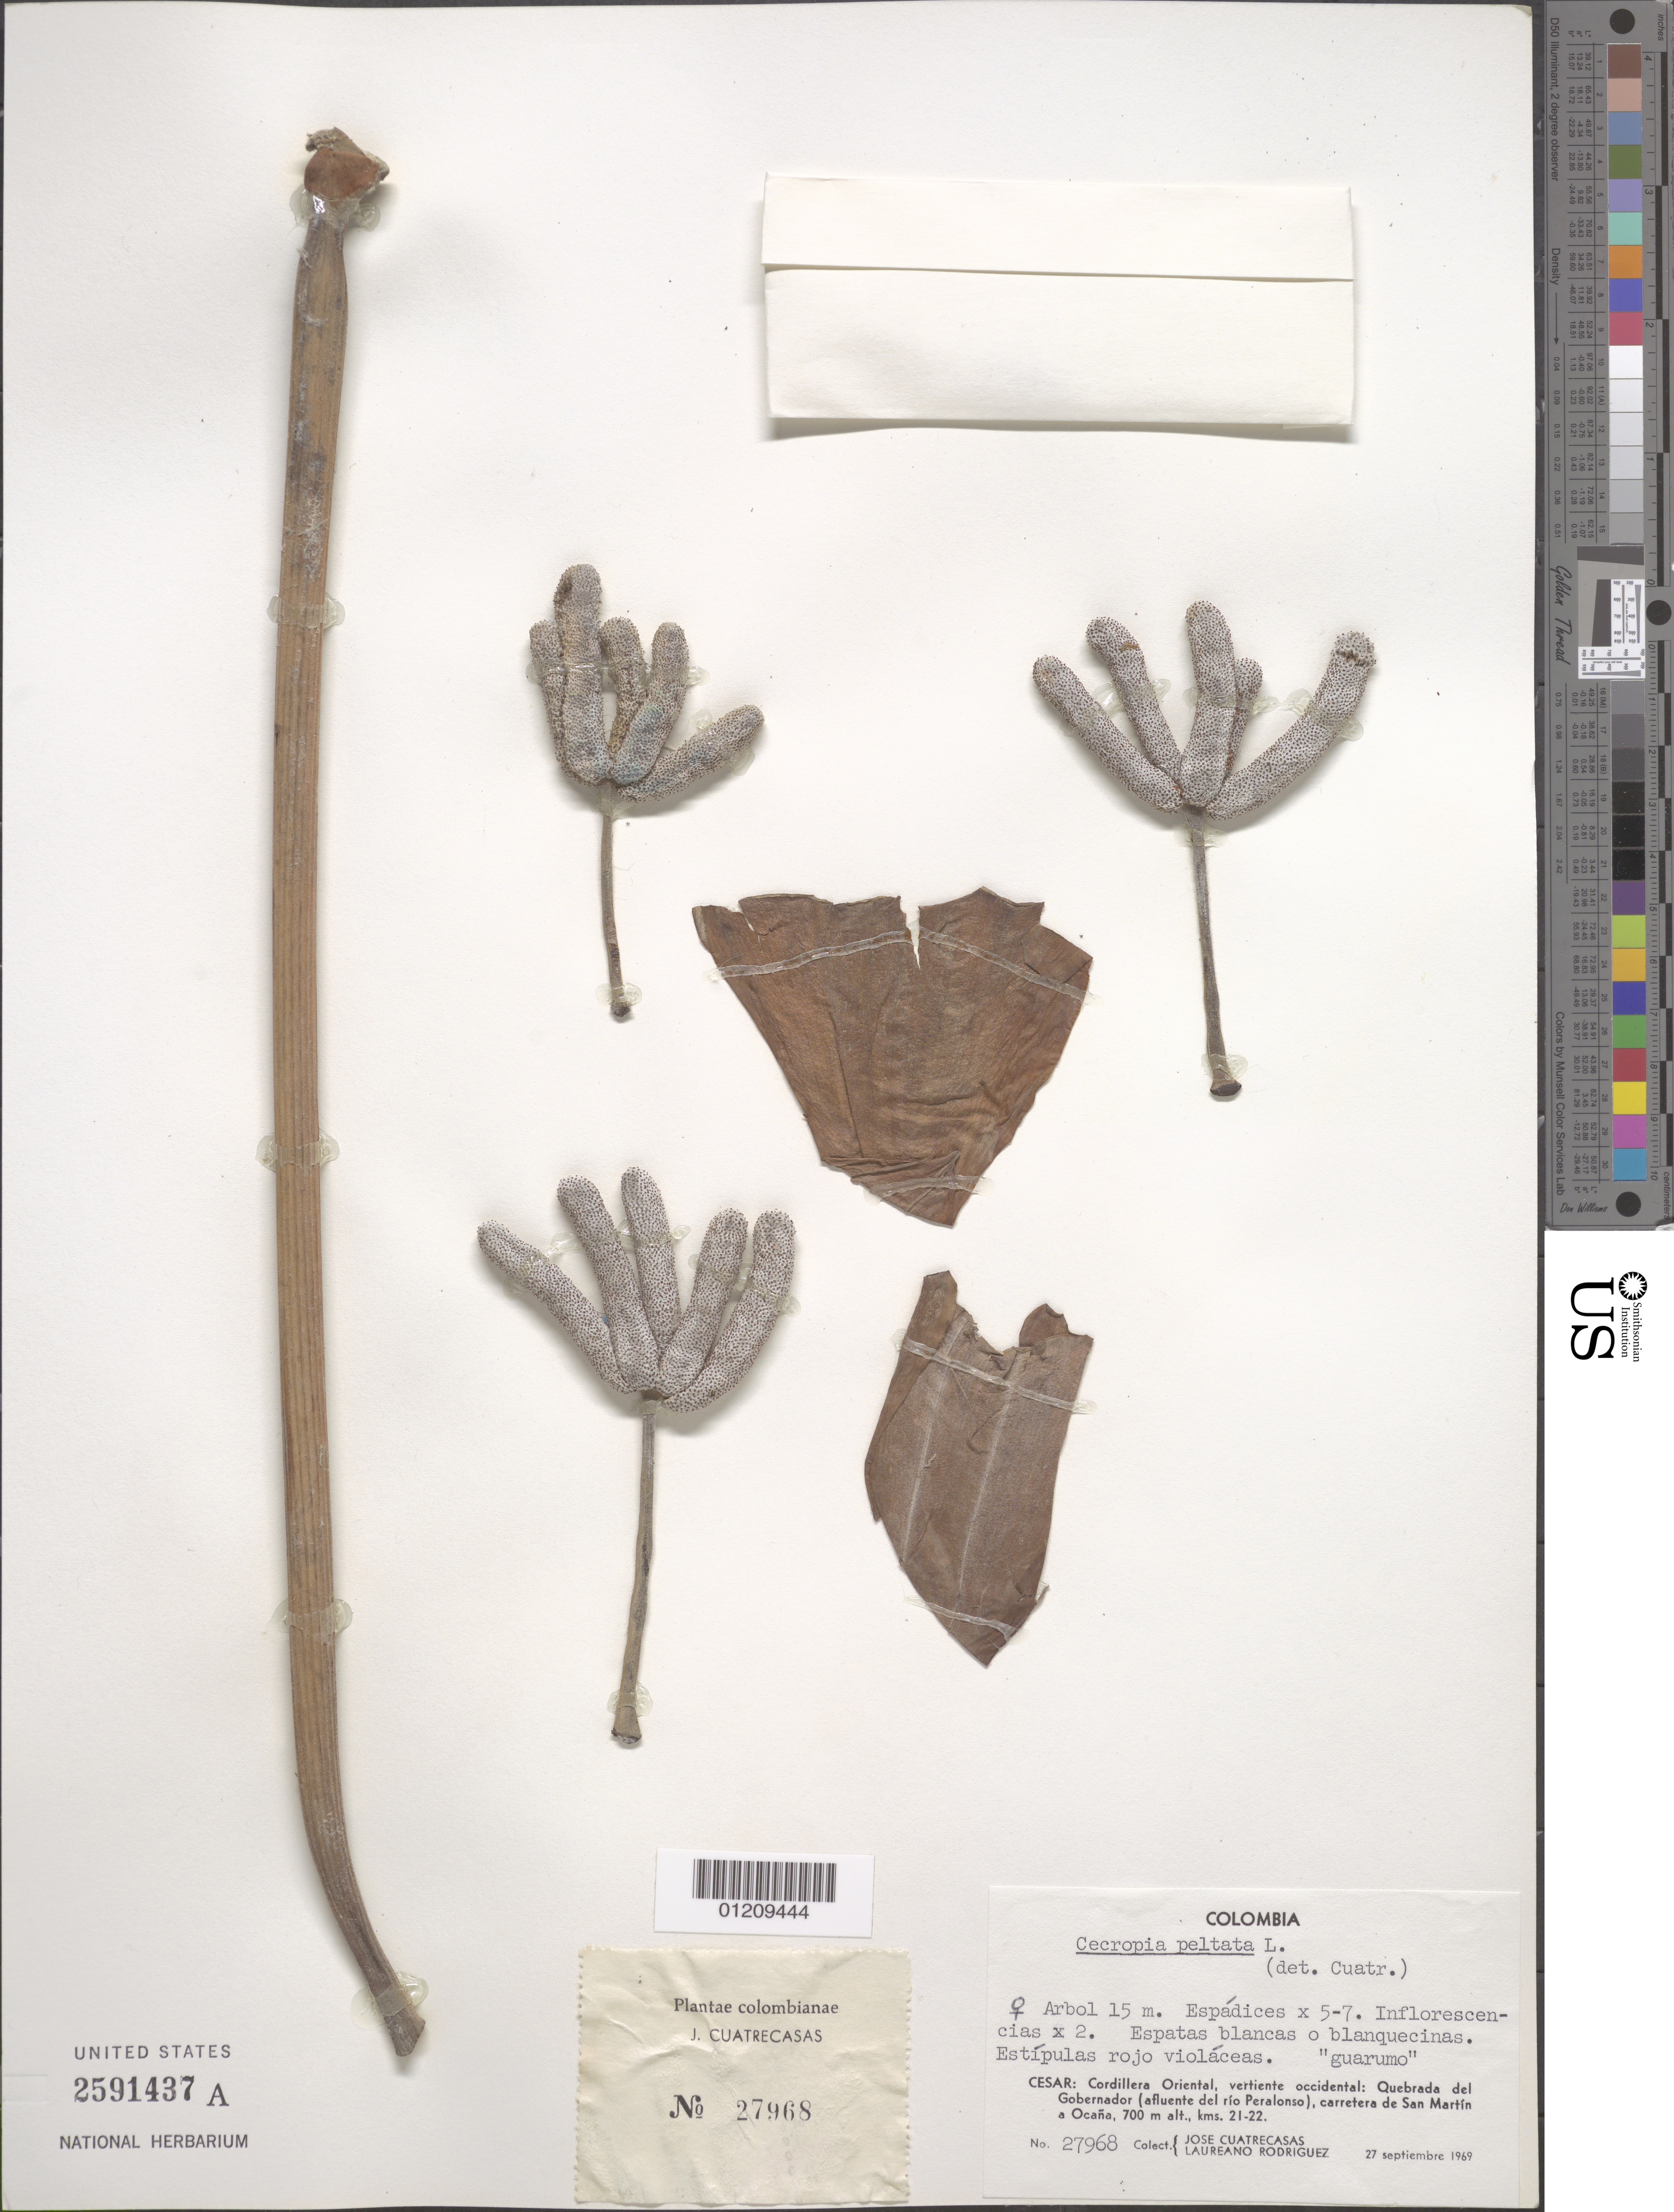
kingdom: Plantae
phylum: Tracheophyta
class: Magnoliopsida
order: Rosales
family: Urticaceae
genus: Cecropia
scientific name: Cecropia peltata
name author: L.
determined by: Cuatrecasas, J.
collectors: J. Cuatrecasas & L. Rodriguez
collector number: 27968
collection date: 1969-09-27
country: Colombia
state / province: César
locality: Cordillera Oriental, vertiente occidental: Quebrada del Gobernador (affluente del rio Peralonso), carretera de San Martin a Ocaña, kms 21-22.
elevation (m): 700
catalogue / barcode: US 2591437A